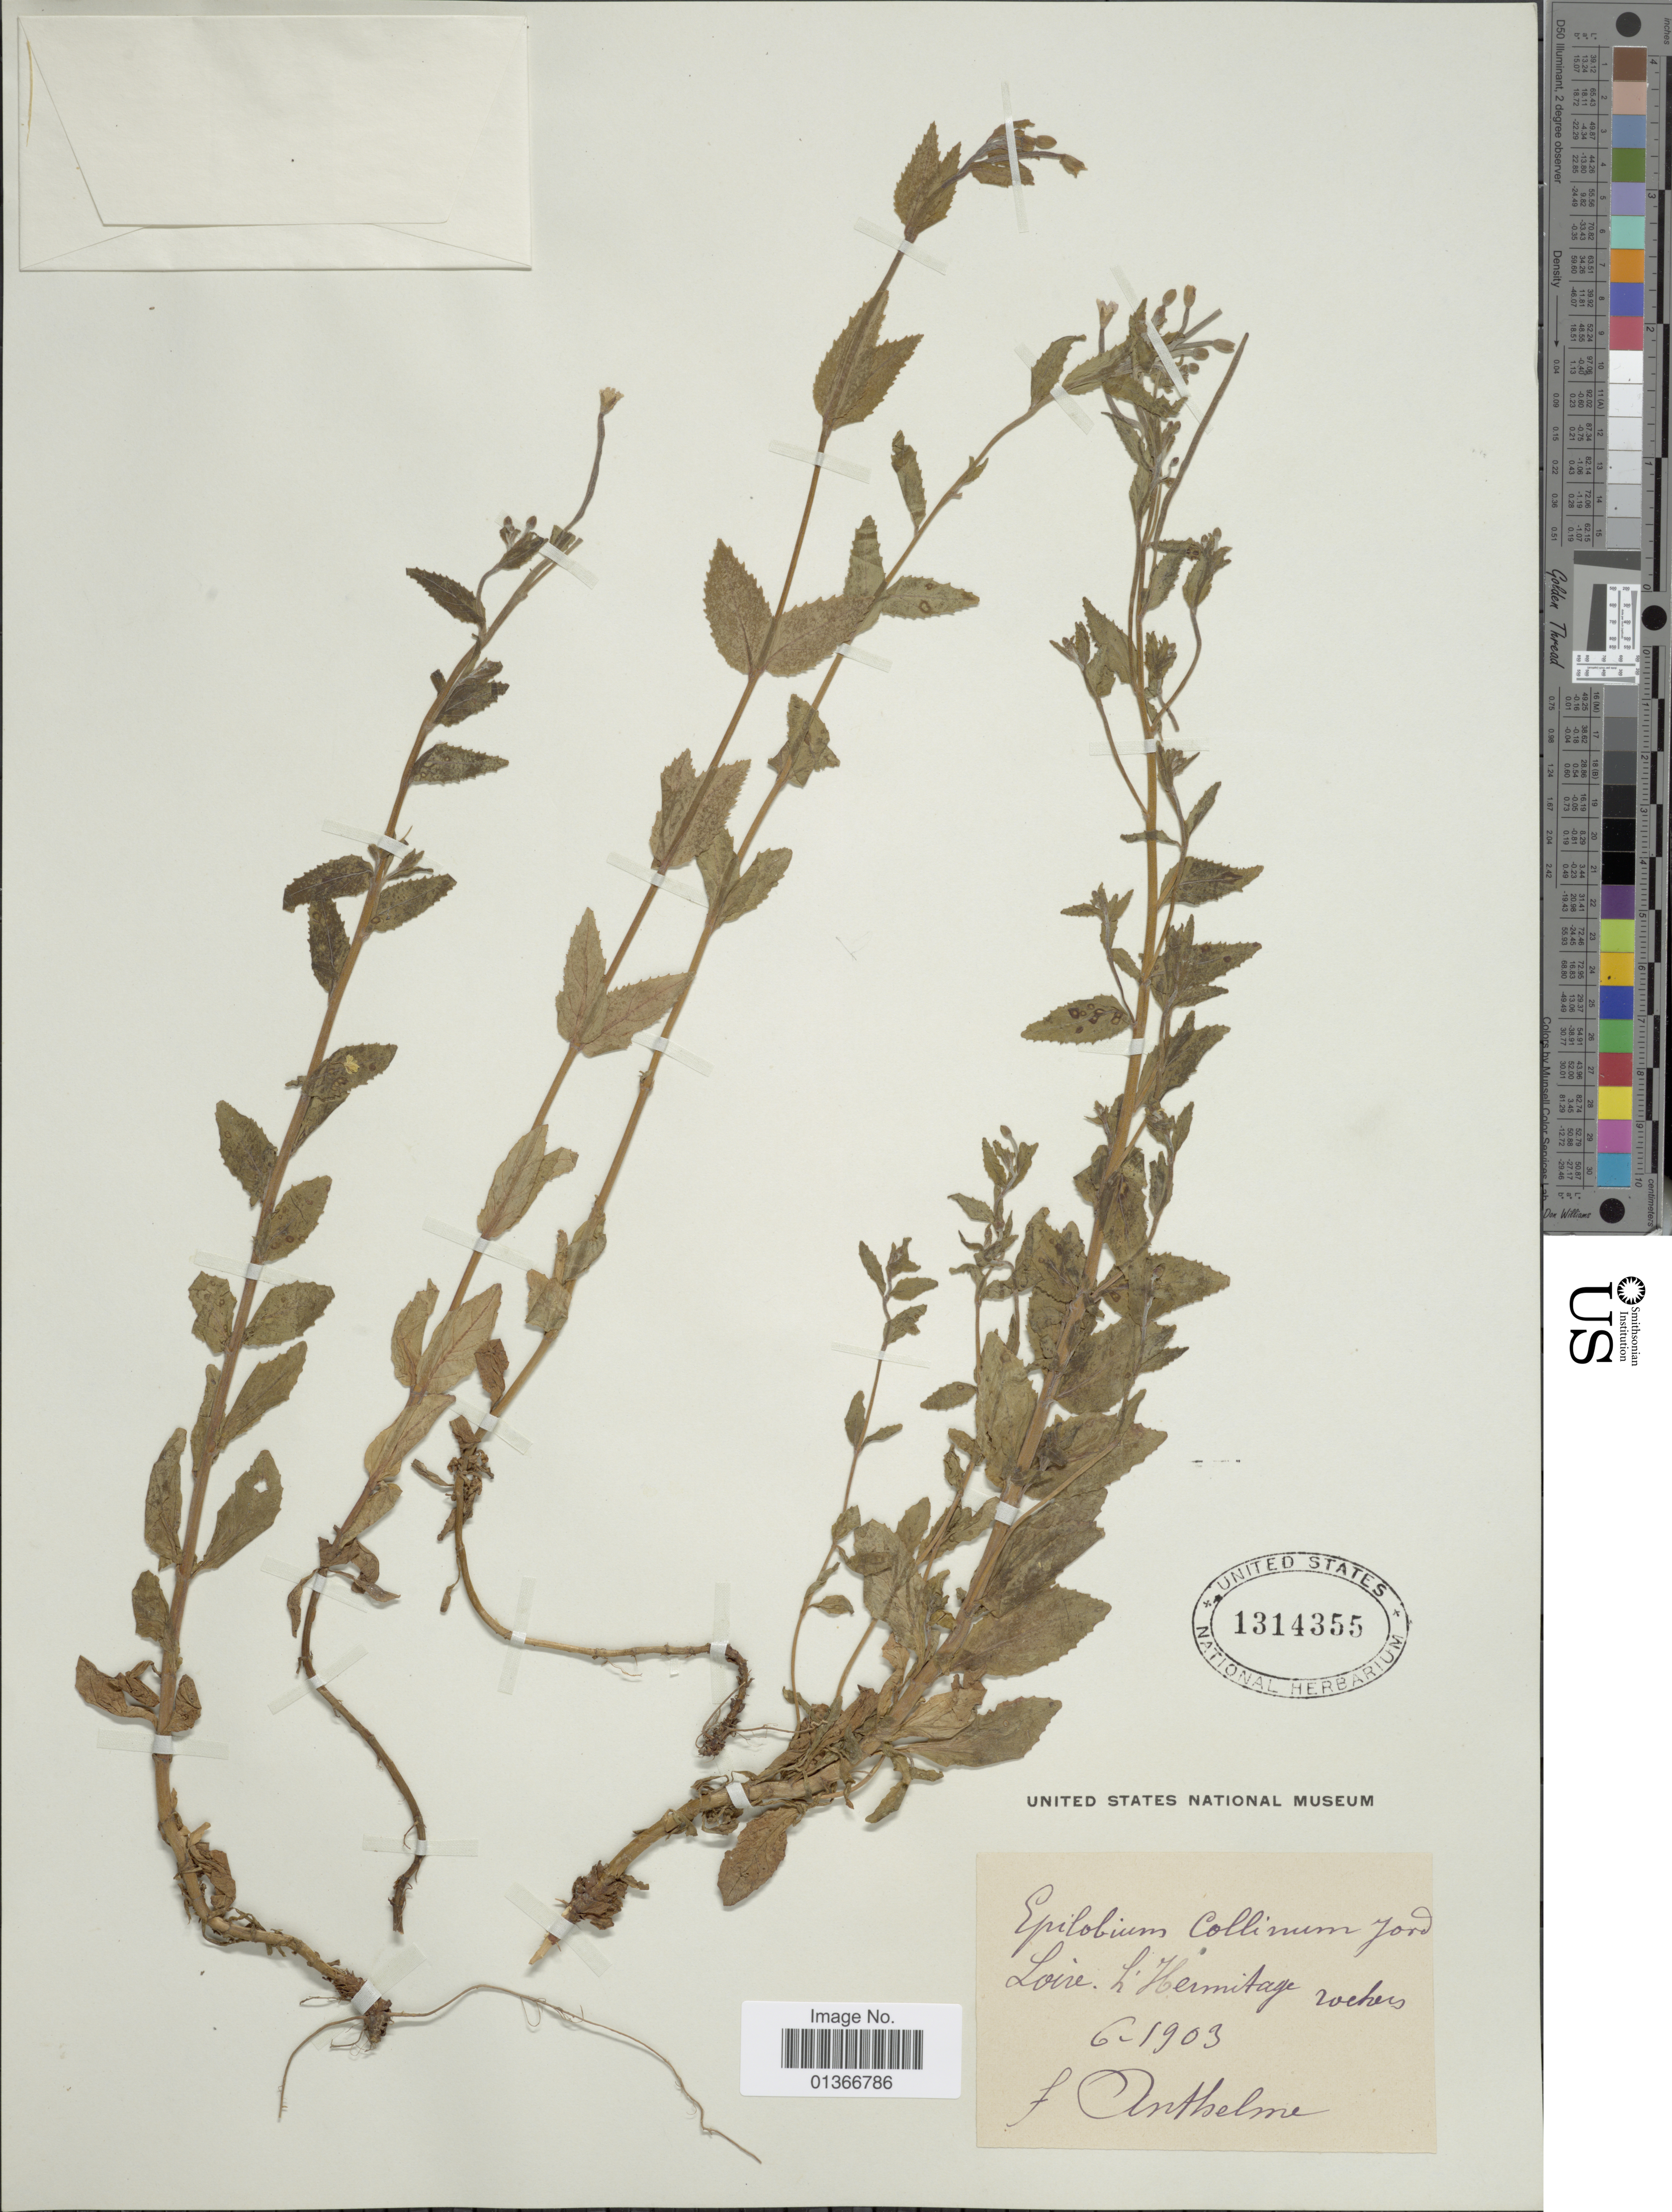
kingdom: Plantae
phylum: Tracheophyta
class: Magnoliopsida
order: Myrtales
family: Onagraceae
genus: Epilobium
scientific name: Epilobium collinum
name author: C.C. Gmel.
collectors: F. Anthelme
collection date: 1903-06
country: France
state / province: Pays de la Loire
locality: L'Hermitage rochers.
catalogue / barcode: US 1314355